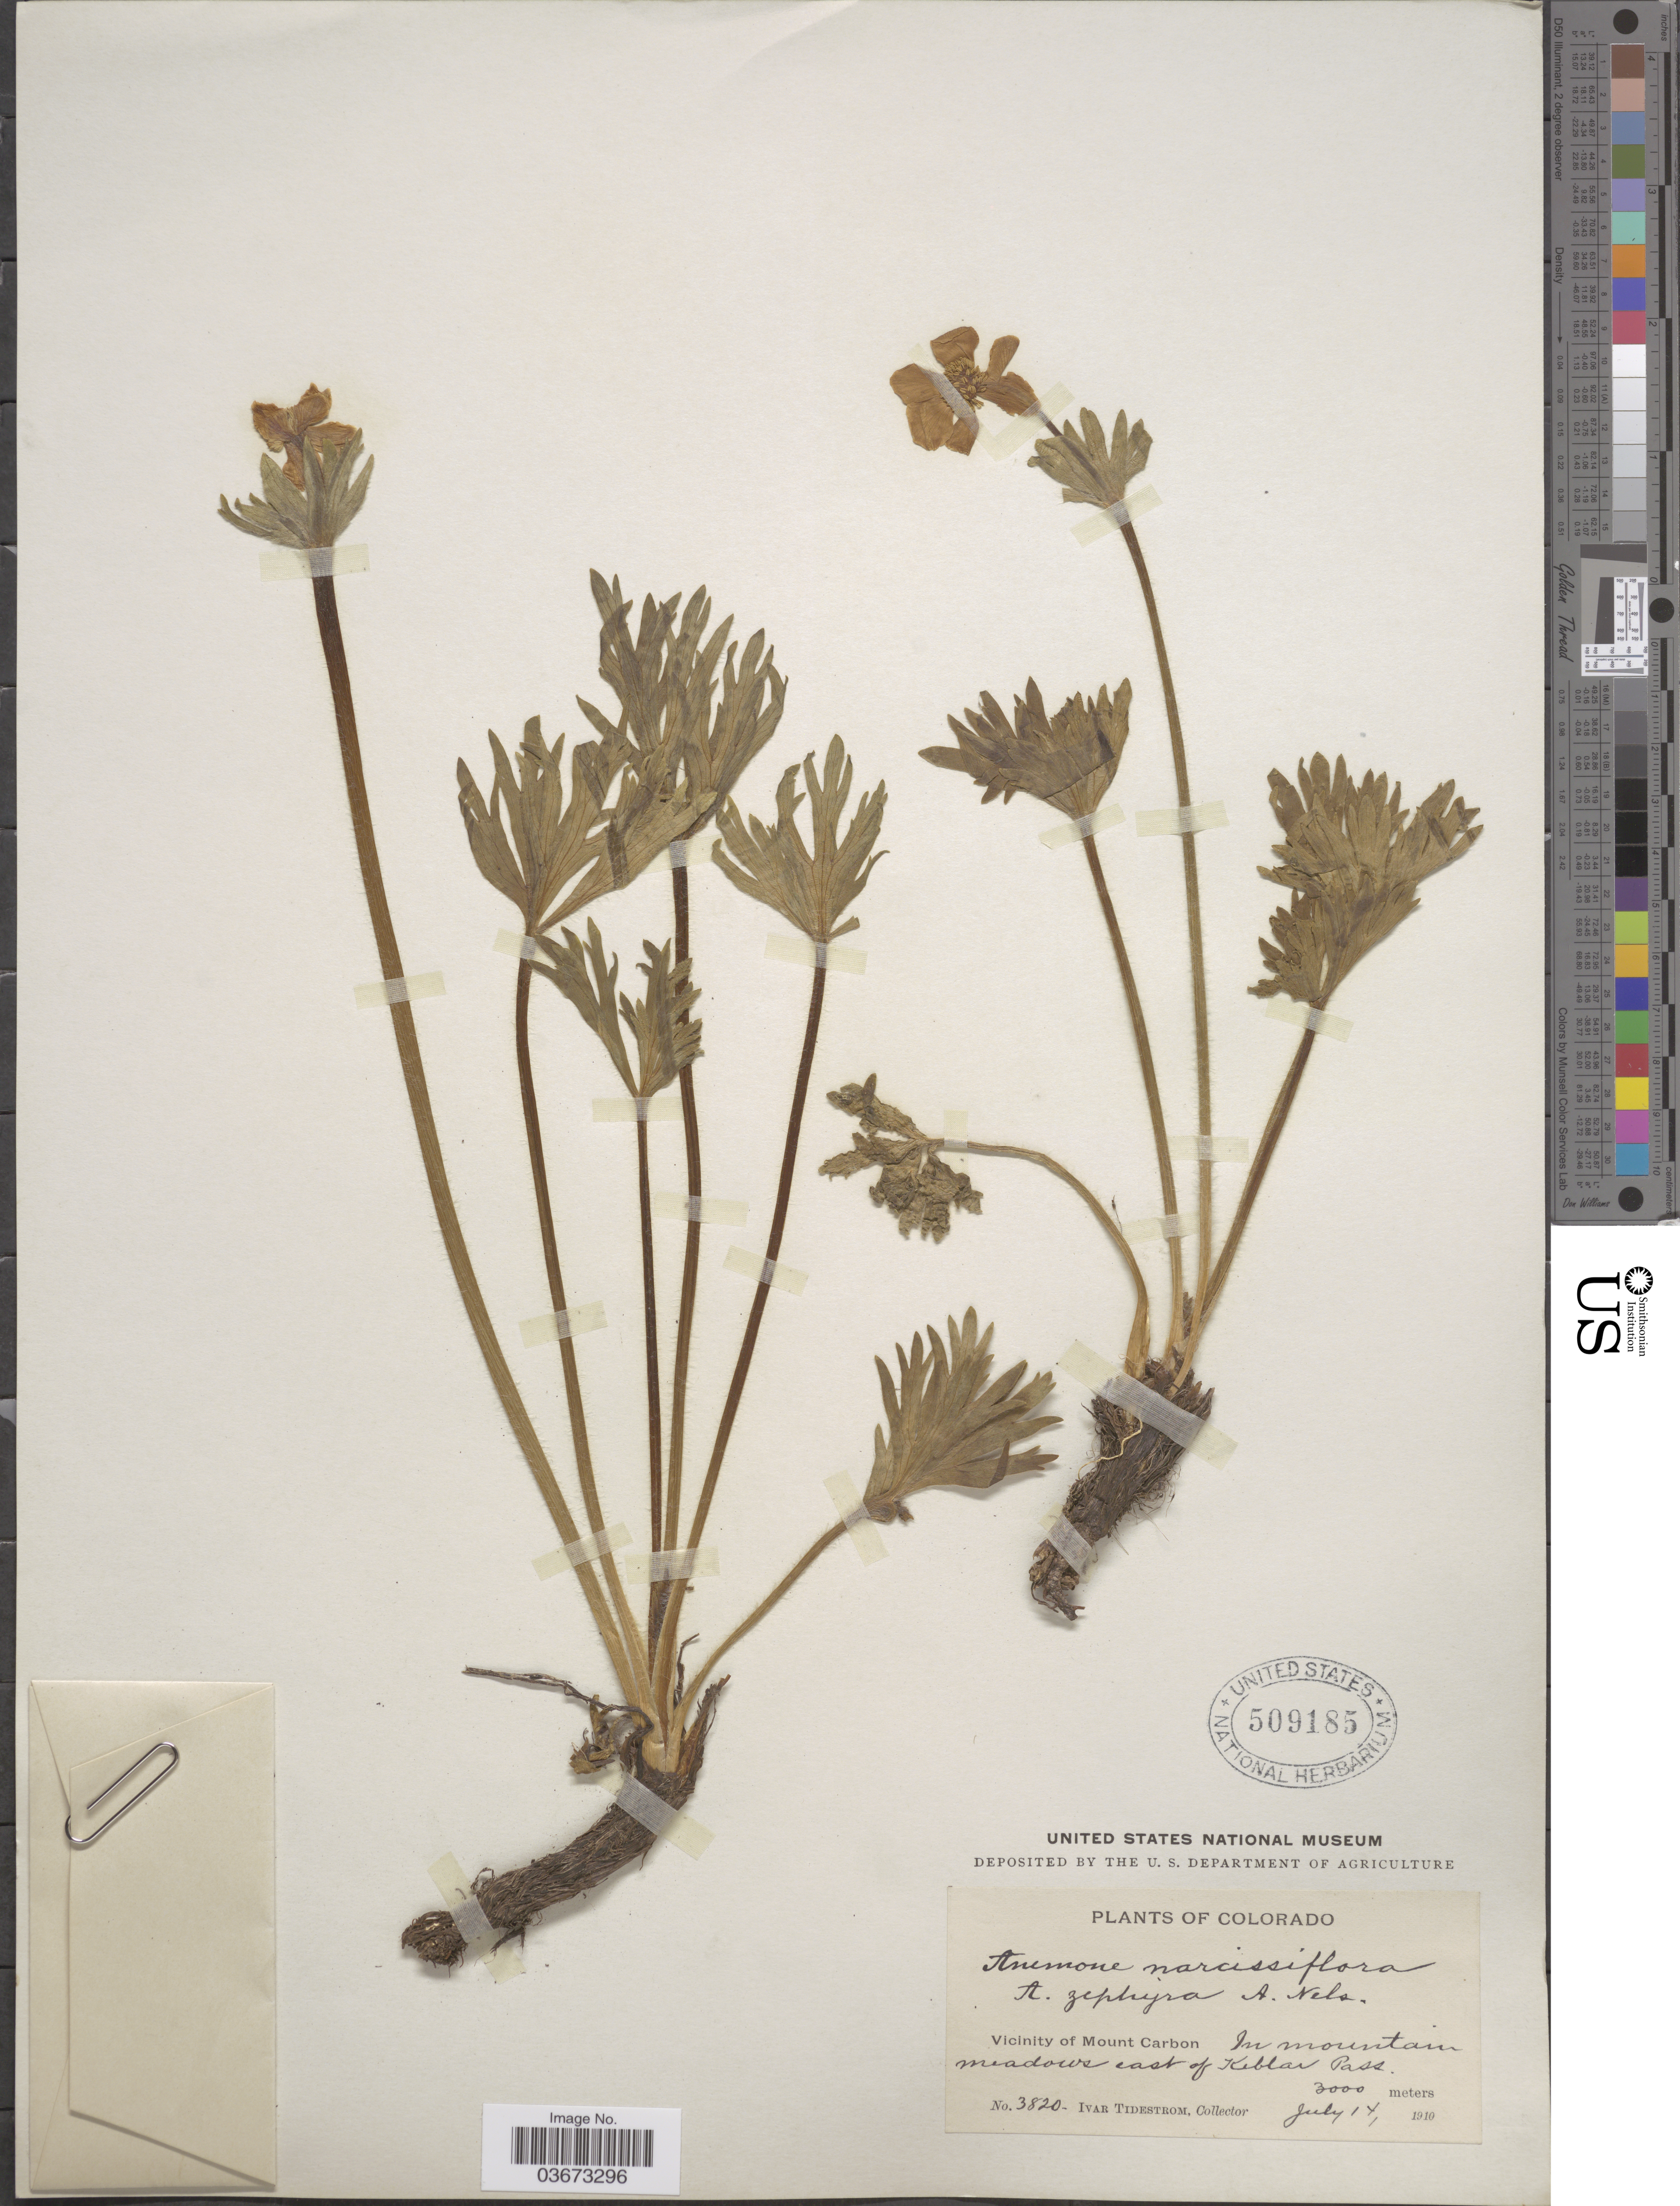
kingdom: Plantae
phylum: Tracheophyta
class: Magnoliopsida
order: Ranunculales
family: Ranunculaceae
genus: Anemone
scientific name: Anemone zephyra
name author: A. Nelson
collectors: I. F. Tidestrom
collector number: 3820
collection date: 1910-07-14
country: United States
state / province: Colorado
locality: Vicinity of Mount Carbon. In mountain meadows east of Keblar Pass.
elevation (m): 3000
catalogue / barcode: US 509185